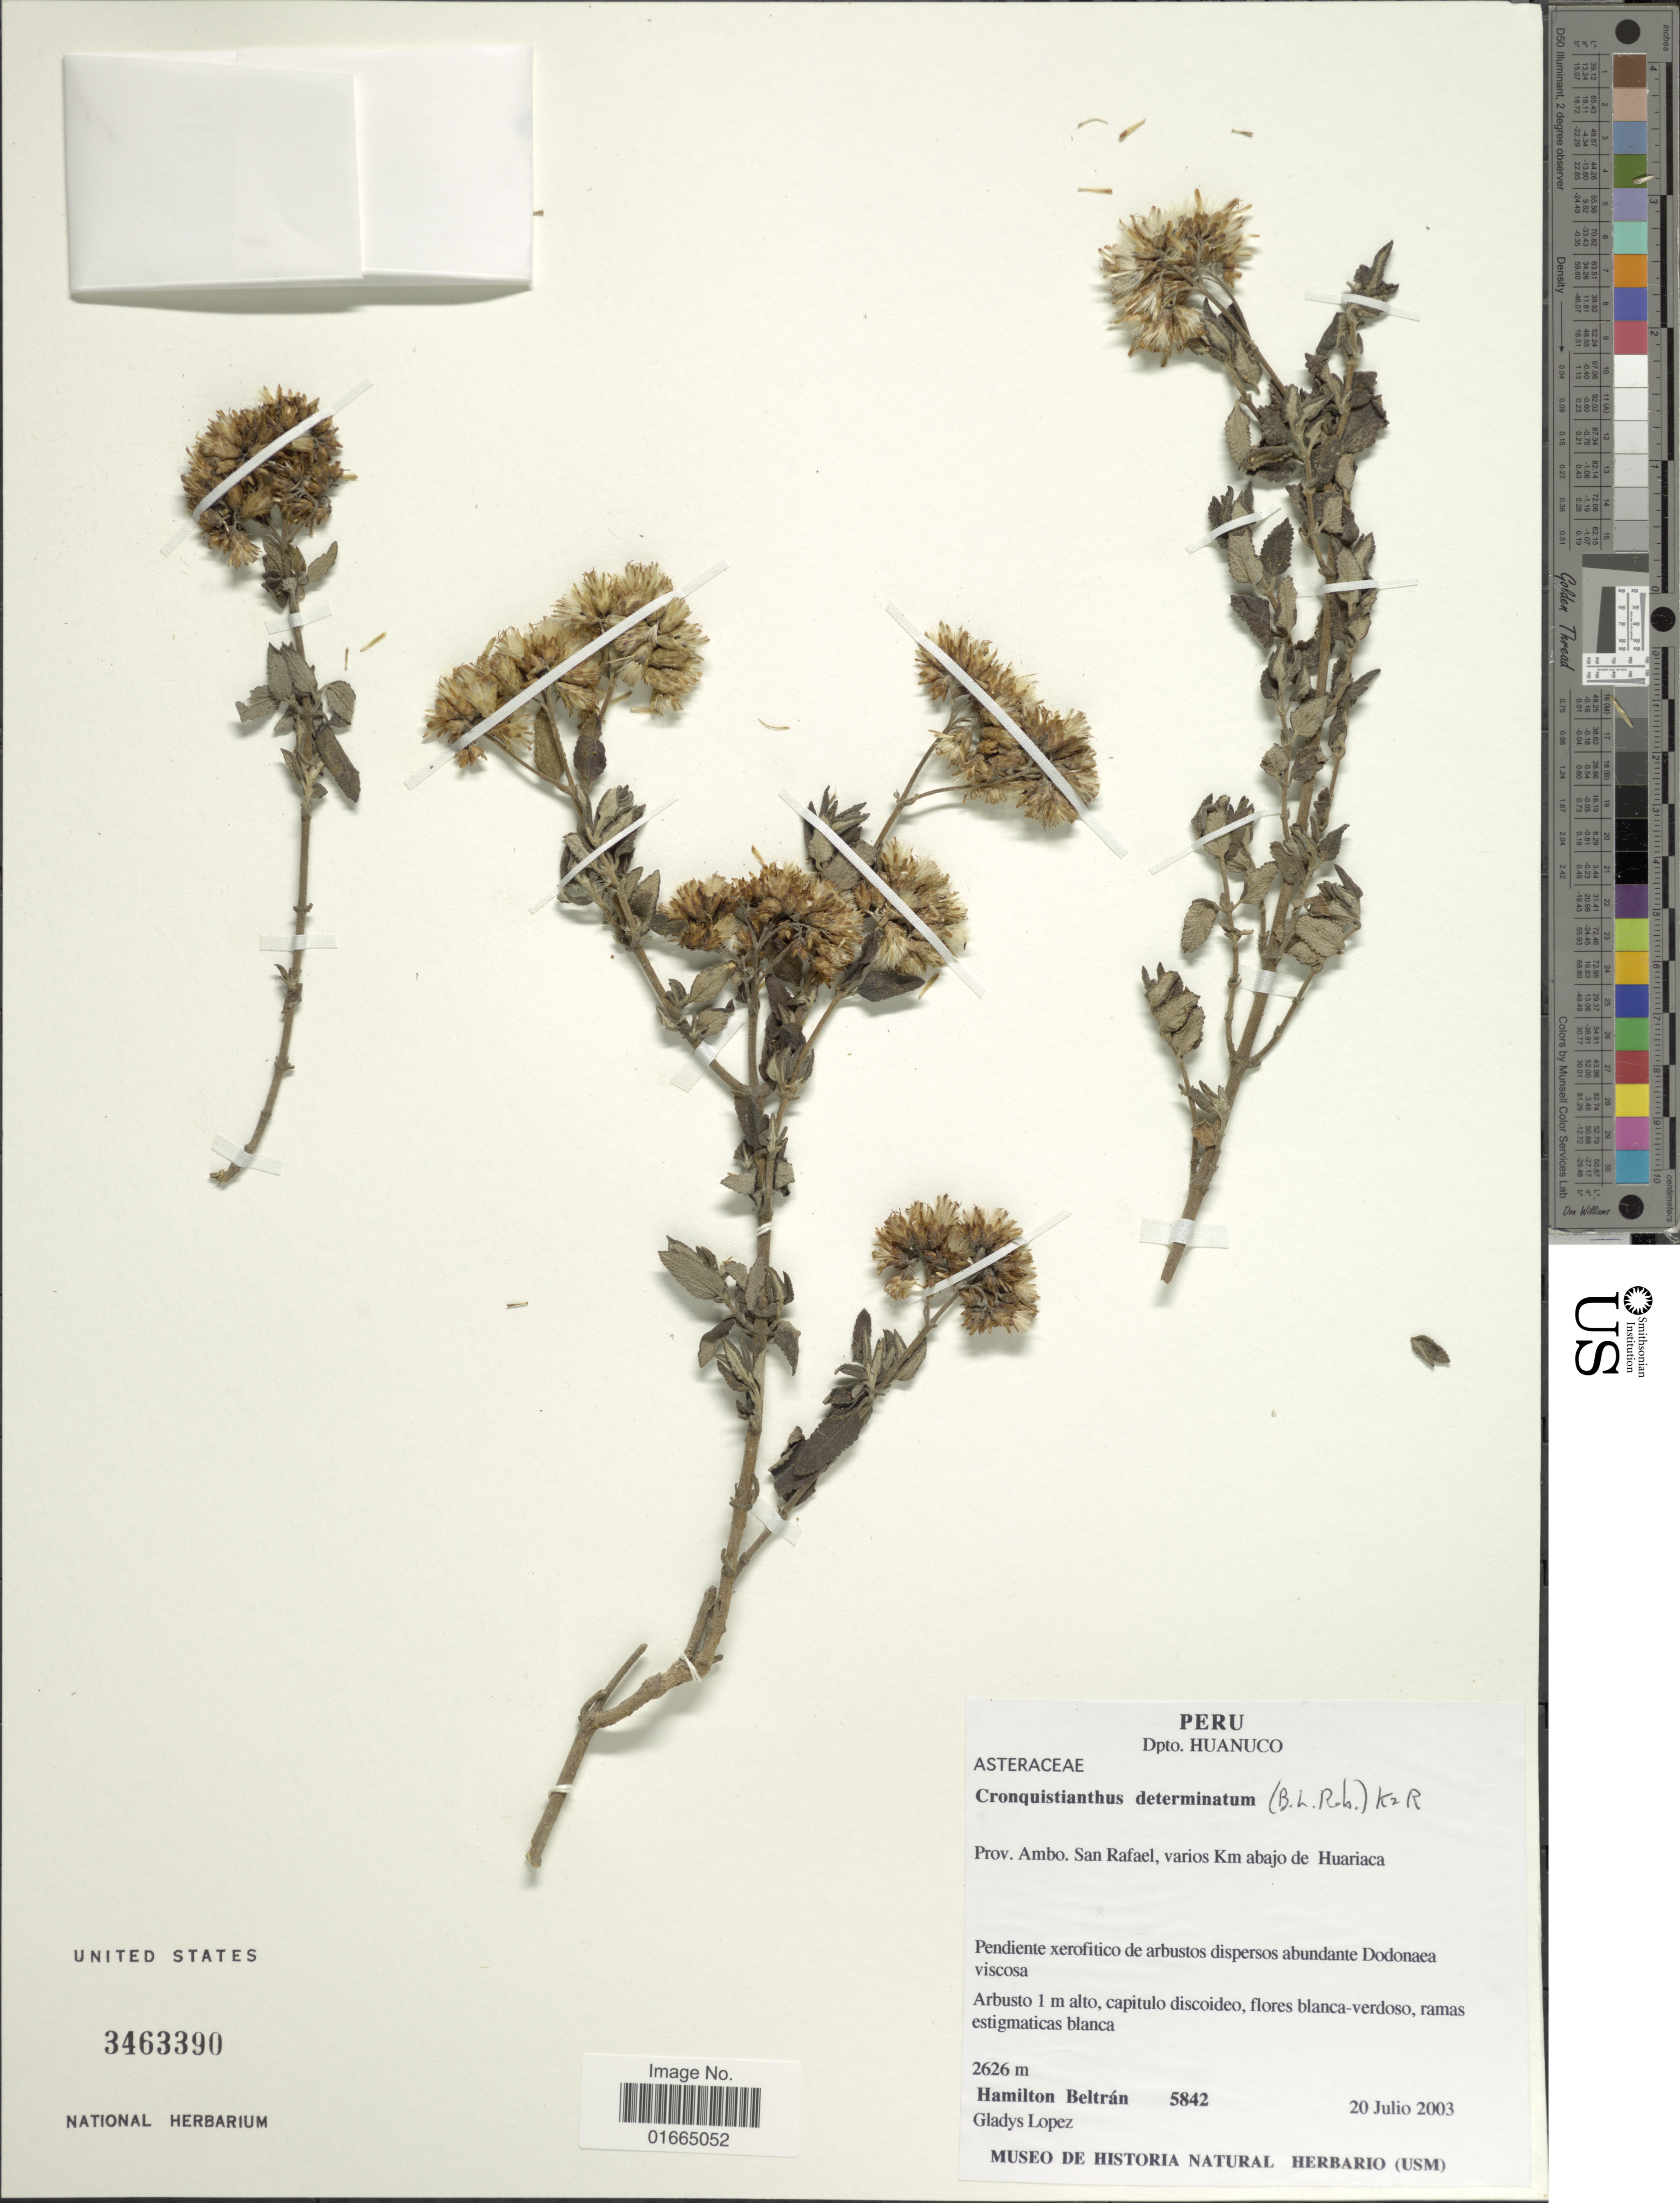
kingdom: Plantae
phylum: Tracheophyta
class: Magnoliopsida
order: Asterales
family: Asteraceae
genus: Cronquistianthus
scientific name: Cronquistianthus determinatus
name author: (B.L. Rob.) R.M. King & H. Rob.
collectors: H. Beltrán & G. Lopéz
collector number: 5842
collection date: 2003-07-20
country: Peru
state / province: Huánuco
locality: Dpto. Huanuco. Prov. Ambo. San Rafael, varios Km abajo de Huariaca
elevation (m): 2626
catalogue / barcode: US 3463390